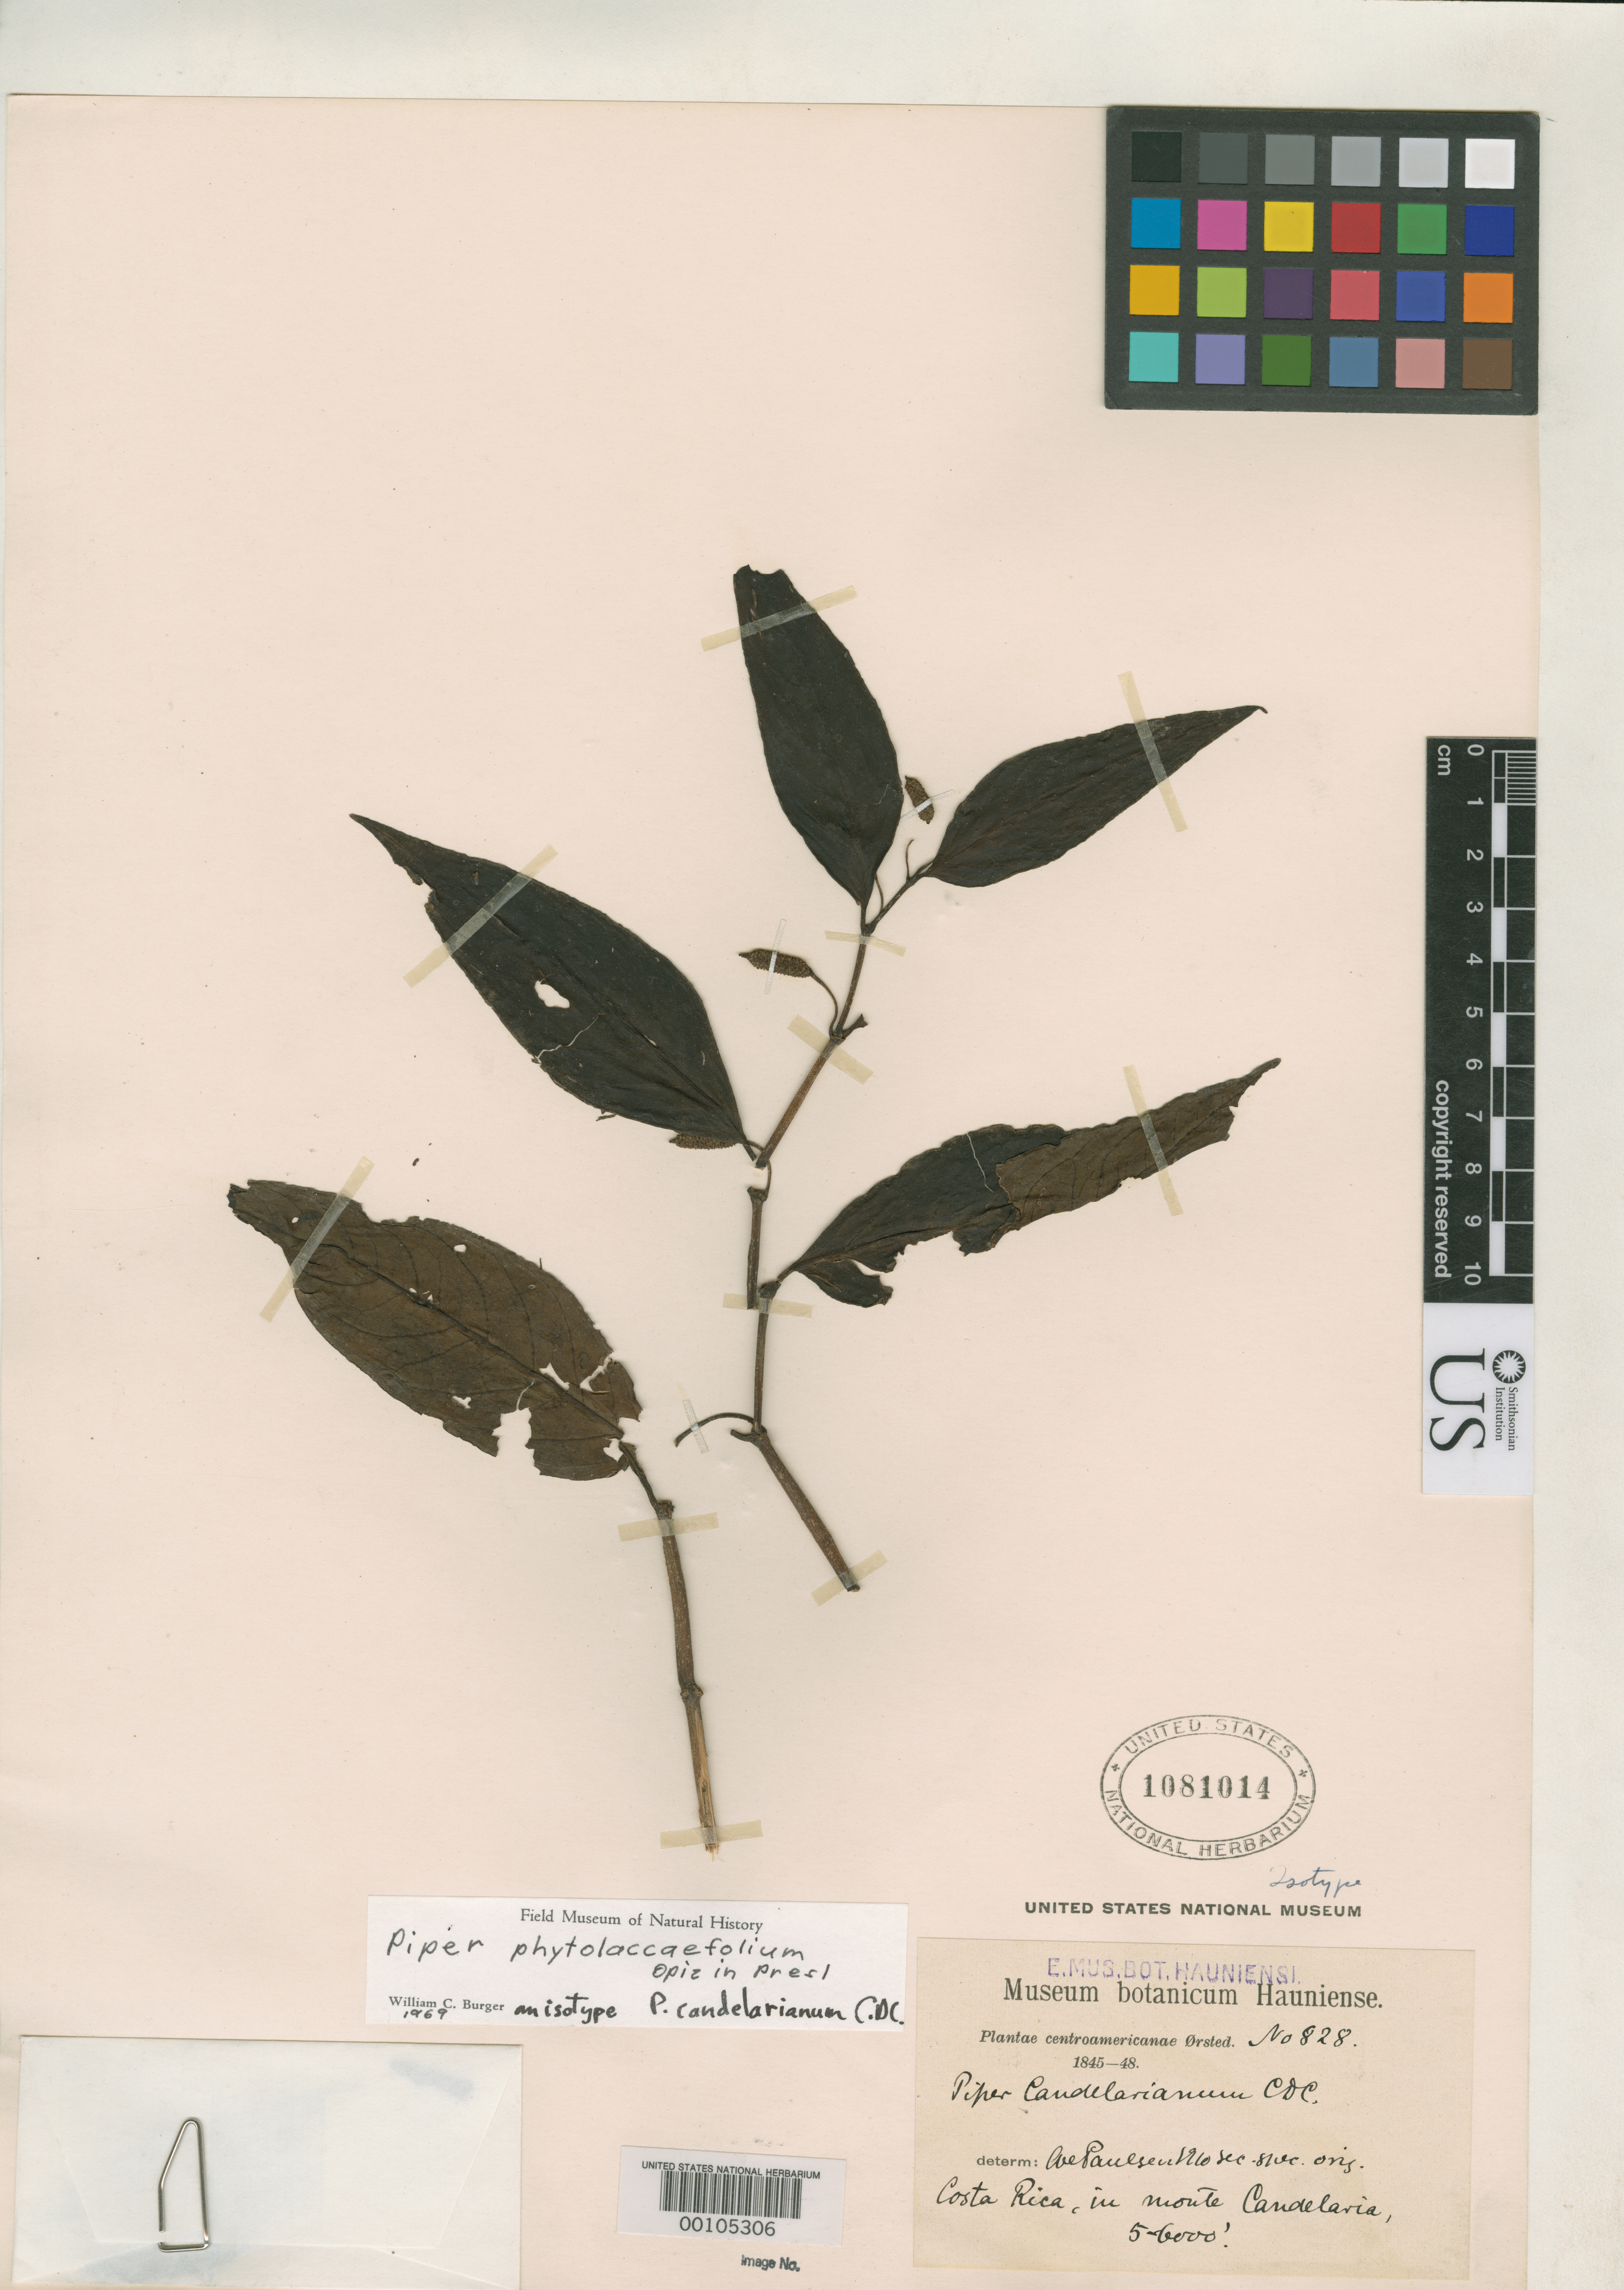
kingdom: Plantae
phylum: Tracheophyta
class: Magnoliopsida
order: Piperales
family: Piperaceae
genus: Piper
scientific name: Piper candelarianum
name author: C. DC.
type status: Isotype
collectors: A. S. Oersted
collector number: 828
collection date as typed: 1845 to -- --- 1848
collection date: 1845/1848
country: Costa Rica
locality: Monte Candelaria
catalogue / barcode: US 1081014